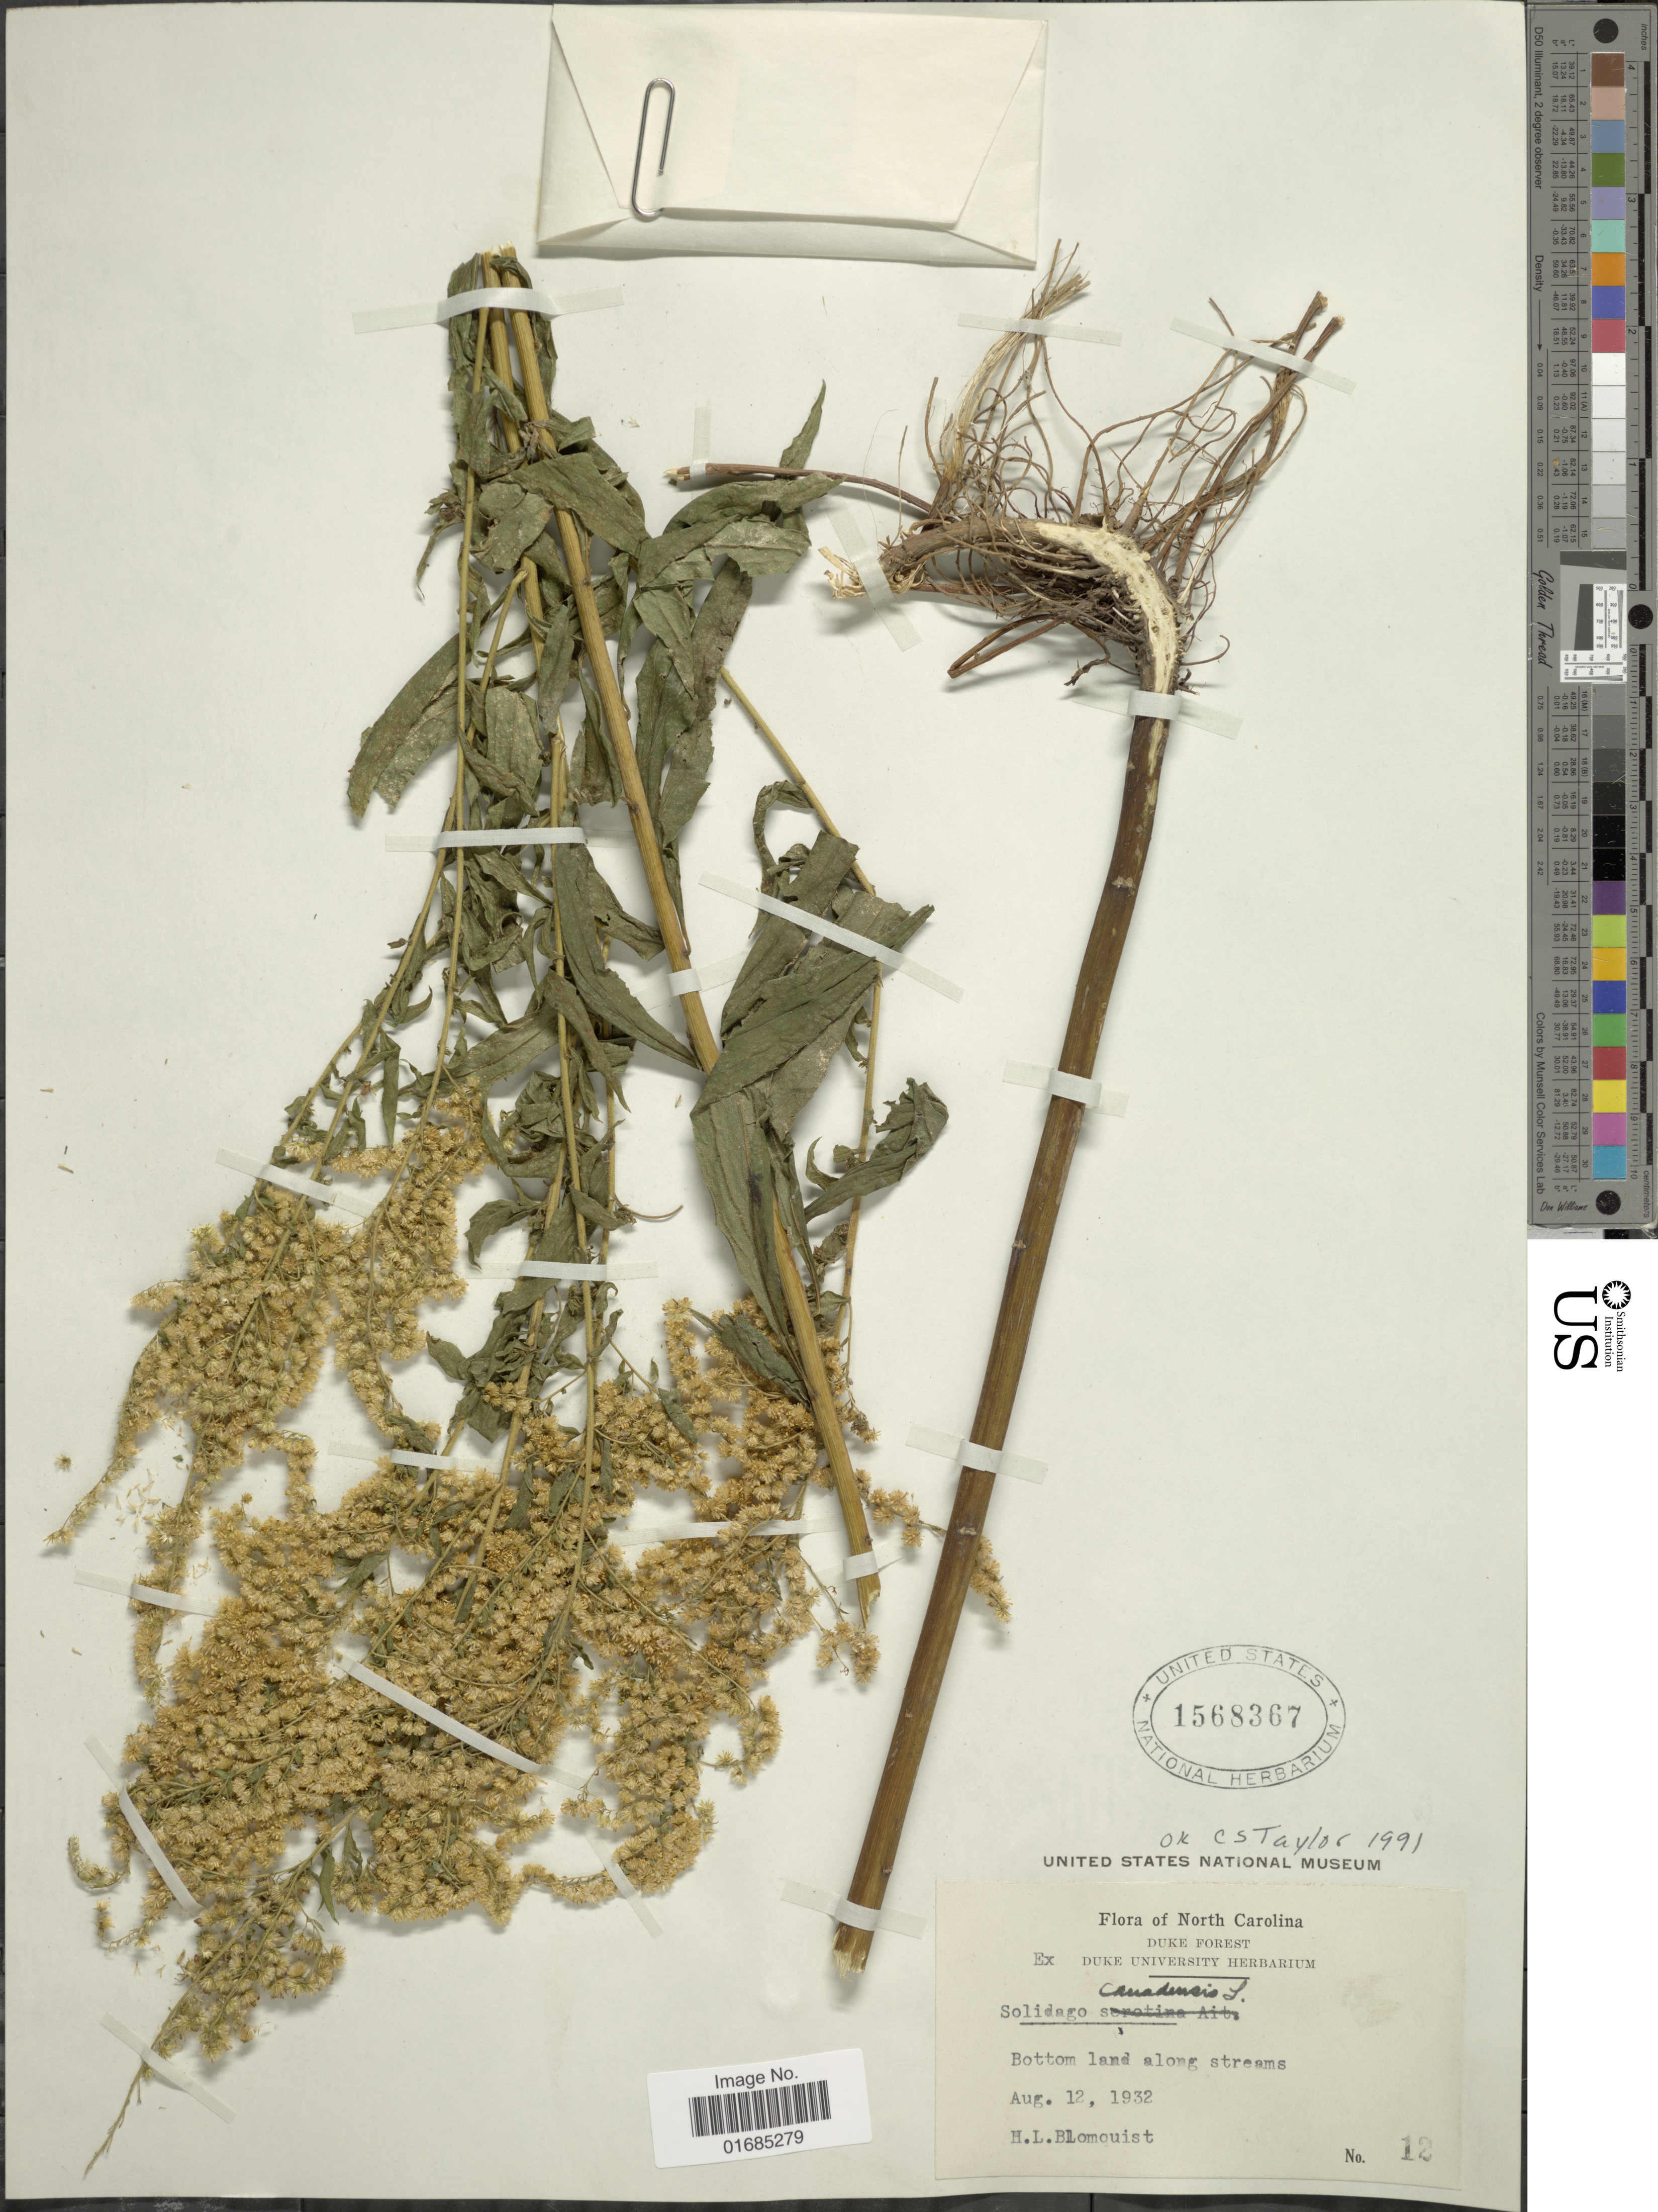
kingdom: Plantae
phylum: Tracheophyta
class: Magnoliopsida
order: Asterales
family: Asteraceae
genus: Solidago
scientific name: Solidago canadensis var. canadensis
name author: L.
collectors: H. Blomquist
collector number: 12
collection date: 1932-08-12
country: United States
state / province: North Carolina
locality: Duke Forest, Bottom land along streams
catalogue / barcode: US 1568367